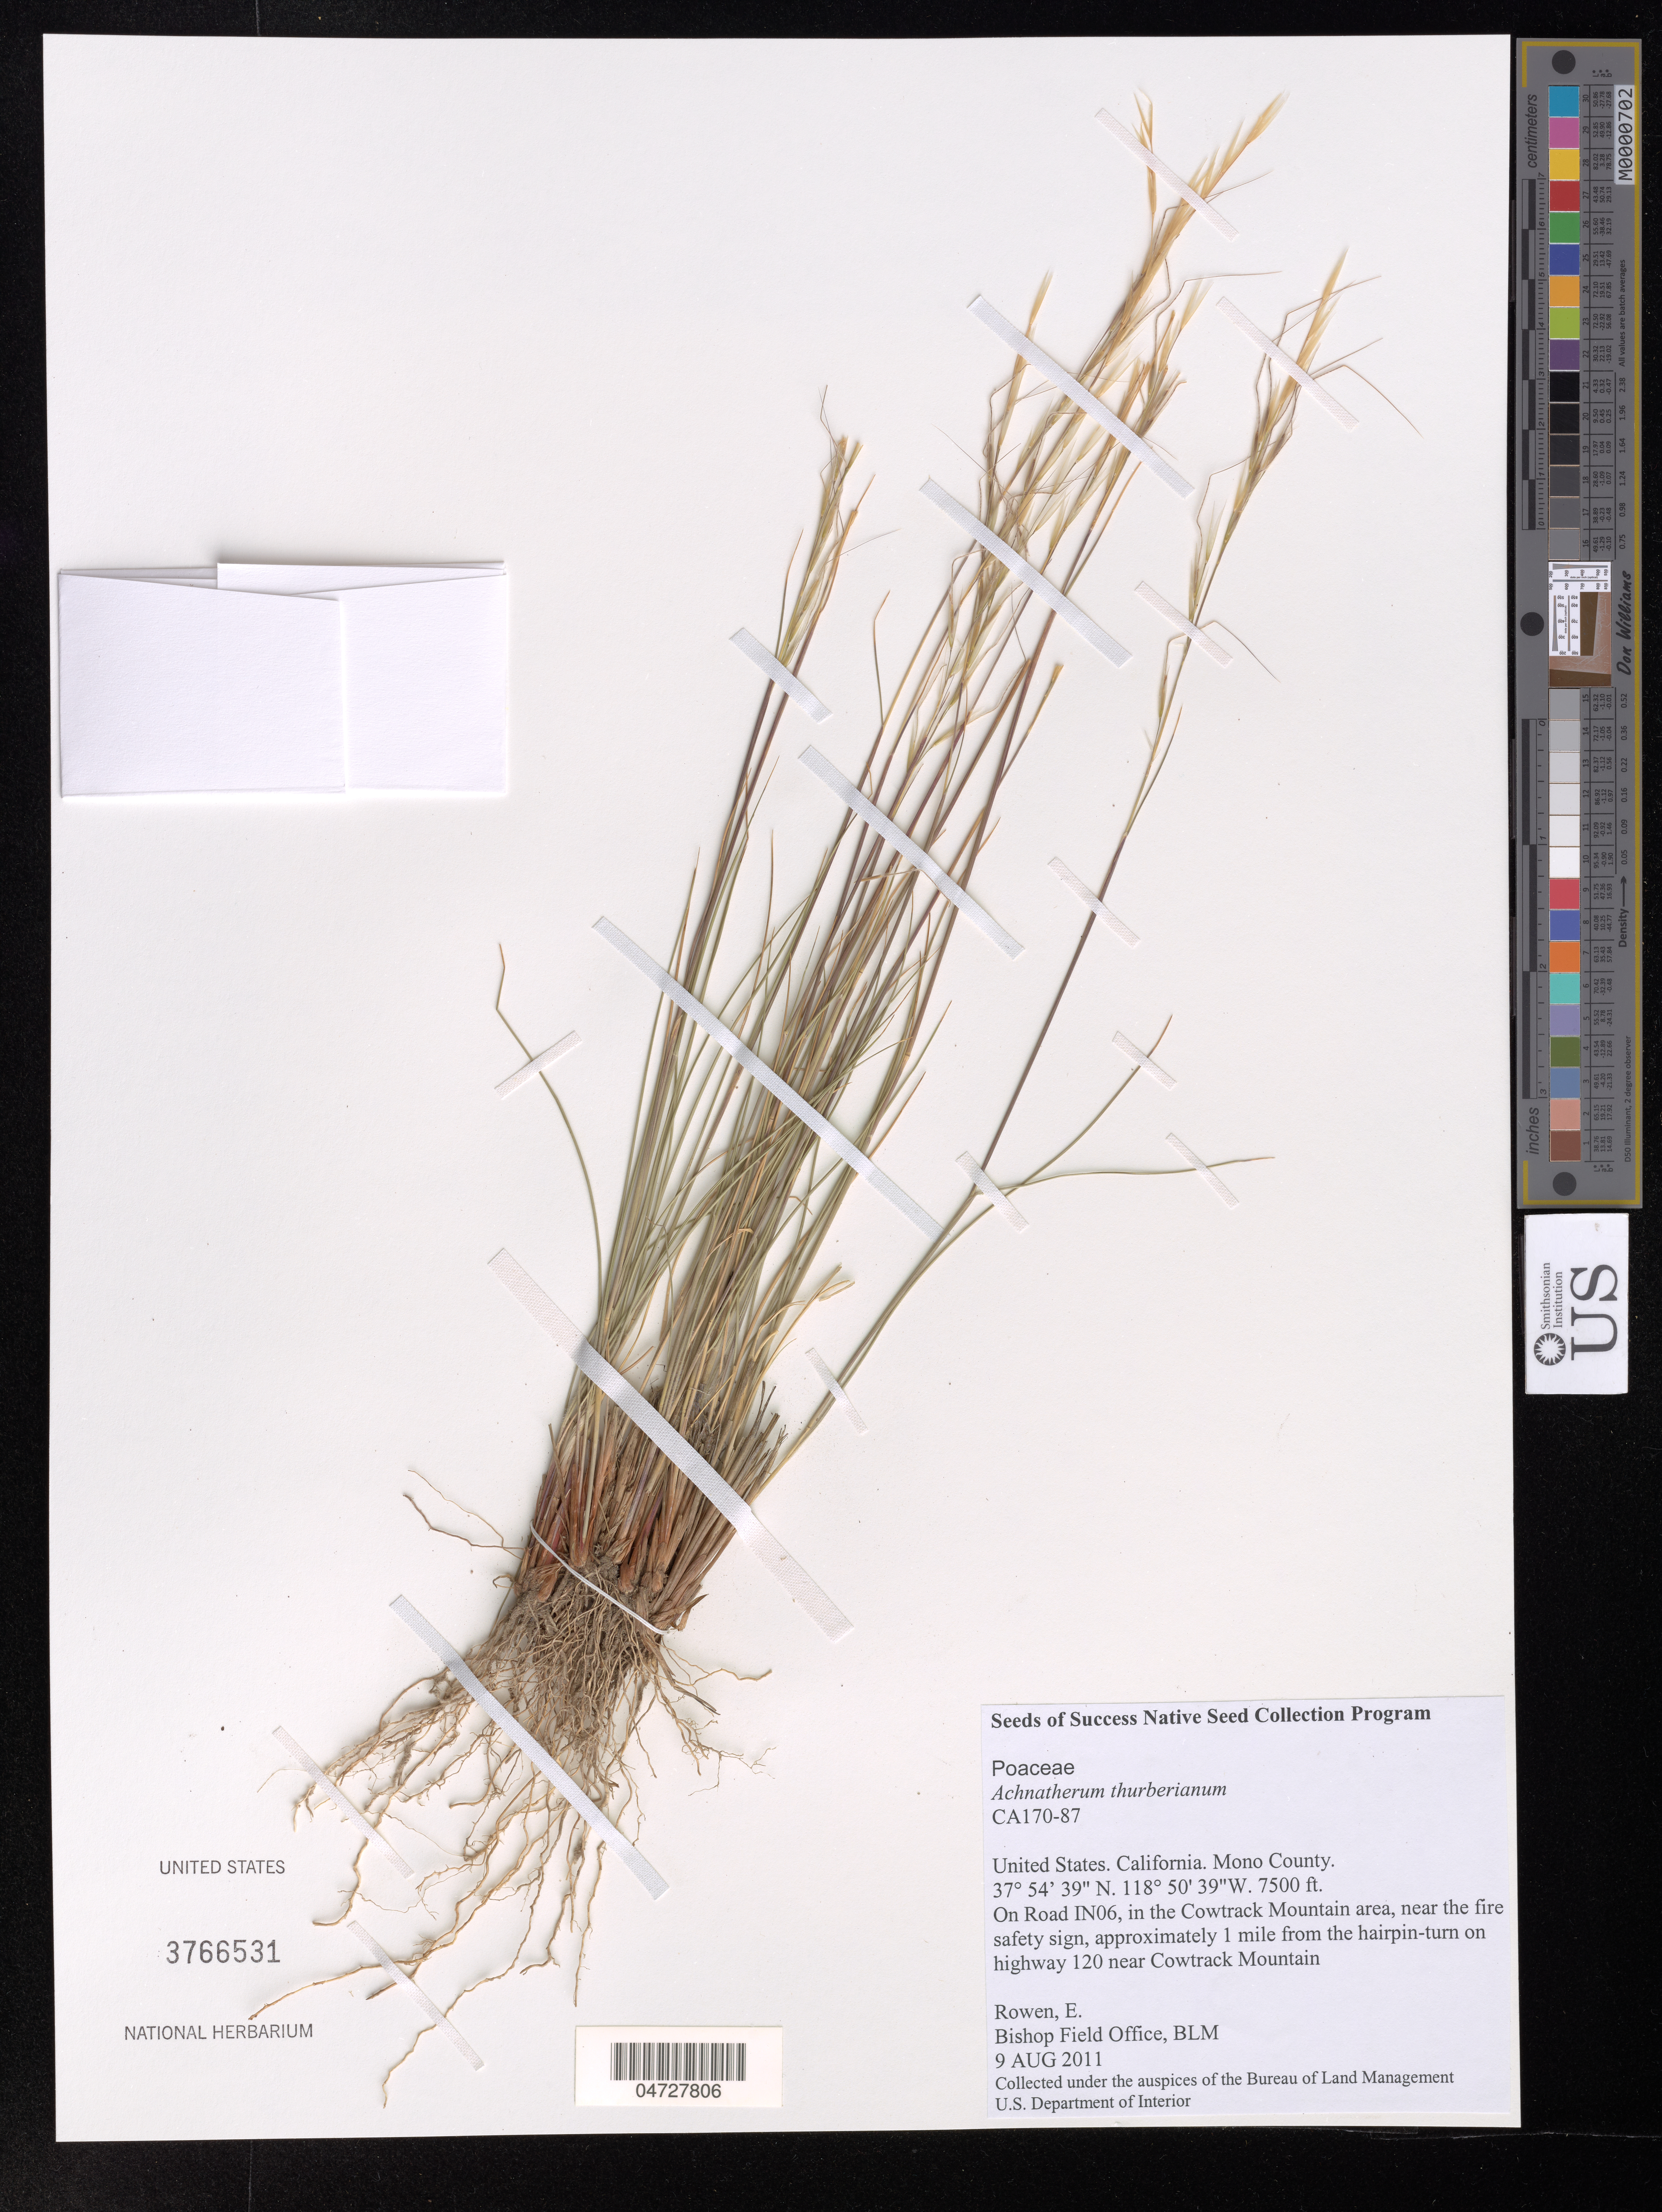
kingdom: Plantae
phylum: Tracheophyta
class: Liliopsida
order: Poales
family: Poaceae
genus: Achnatherum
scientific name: Achnatherum thurberianum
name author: (Piper) Barkworth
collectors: E. Rowen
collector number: CA170-87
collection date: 2011-08-09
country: United States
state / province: California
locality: Mono County. On Road IN06, in the Cowtrack Mountain area, near the fire safety sign, approximately 1 mile from the hairpin-turn on highway 120 near Cowtrack Mountain.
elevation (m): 2286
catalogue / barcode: US 3766531